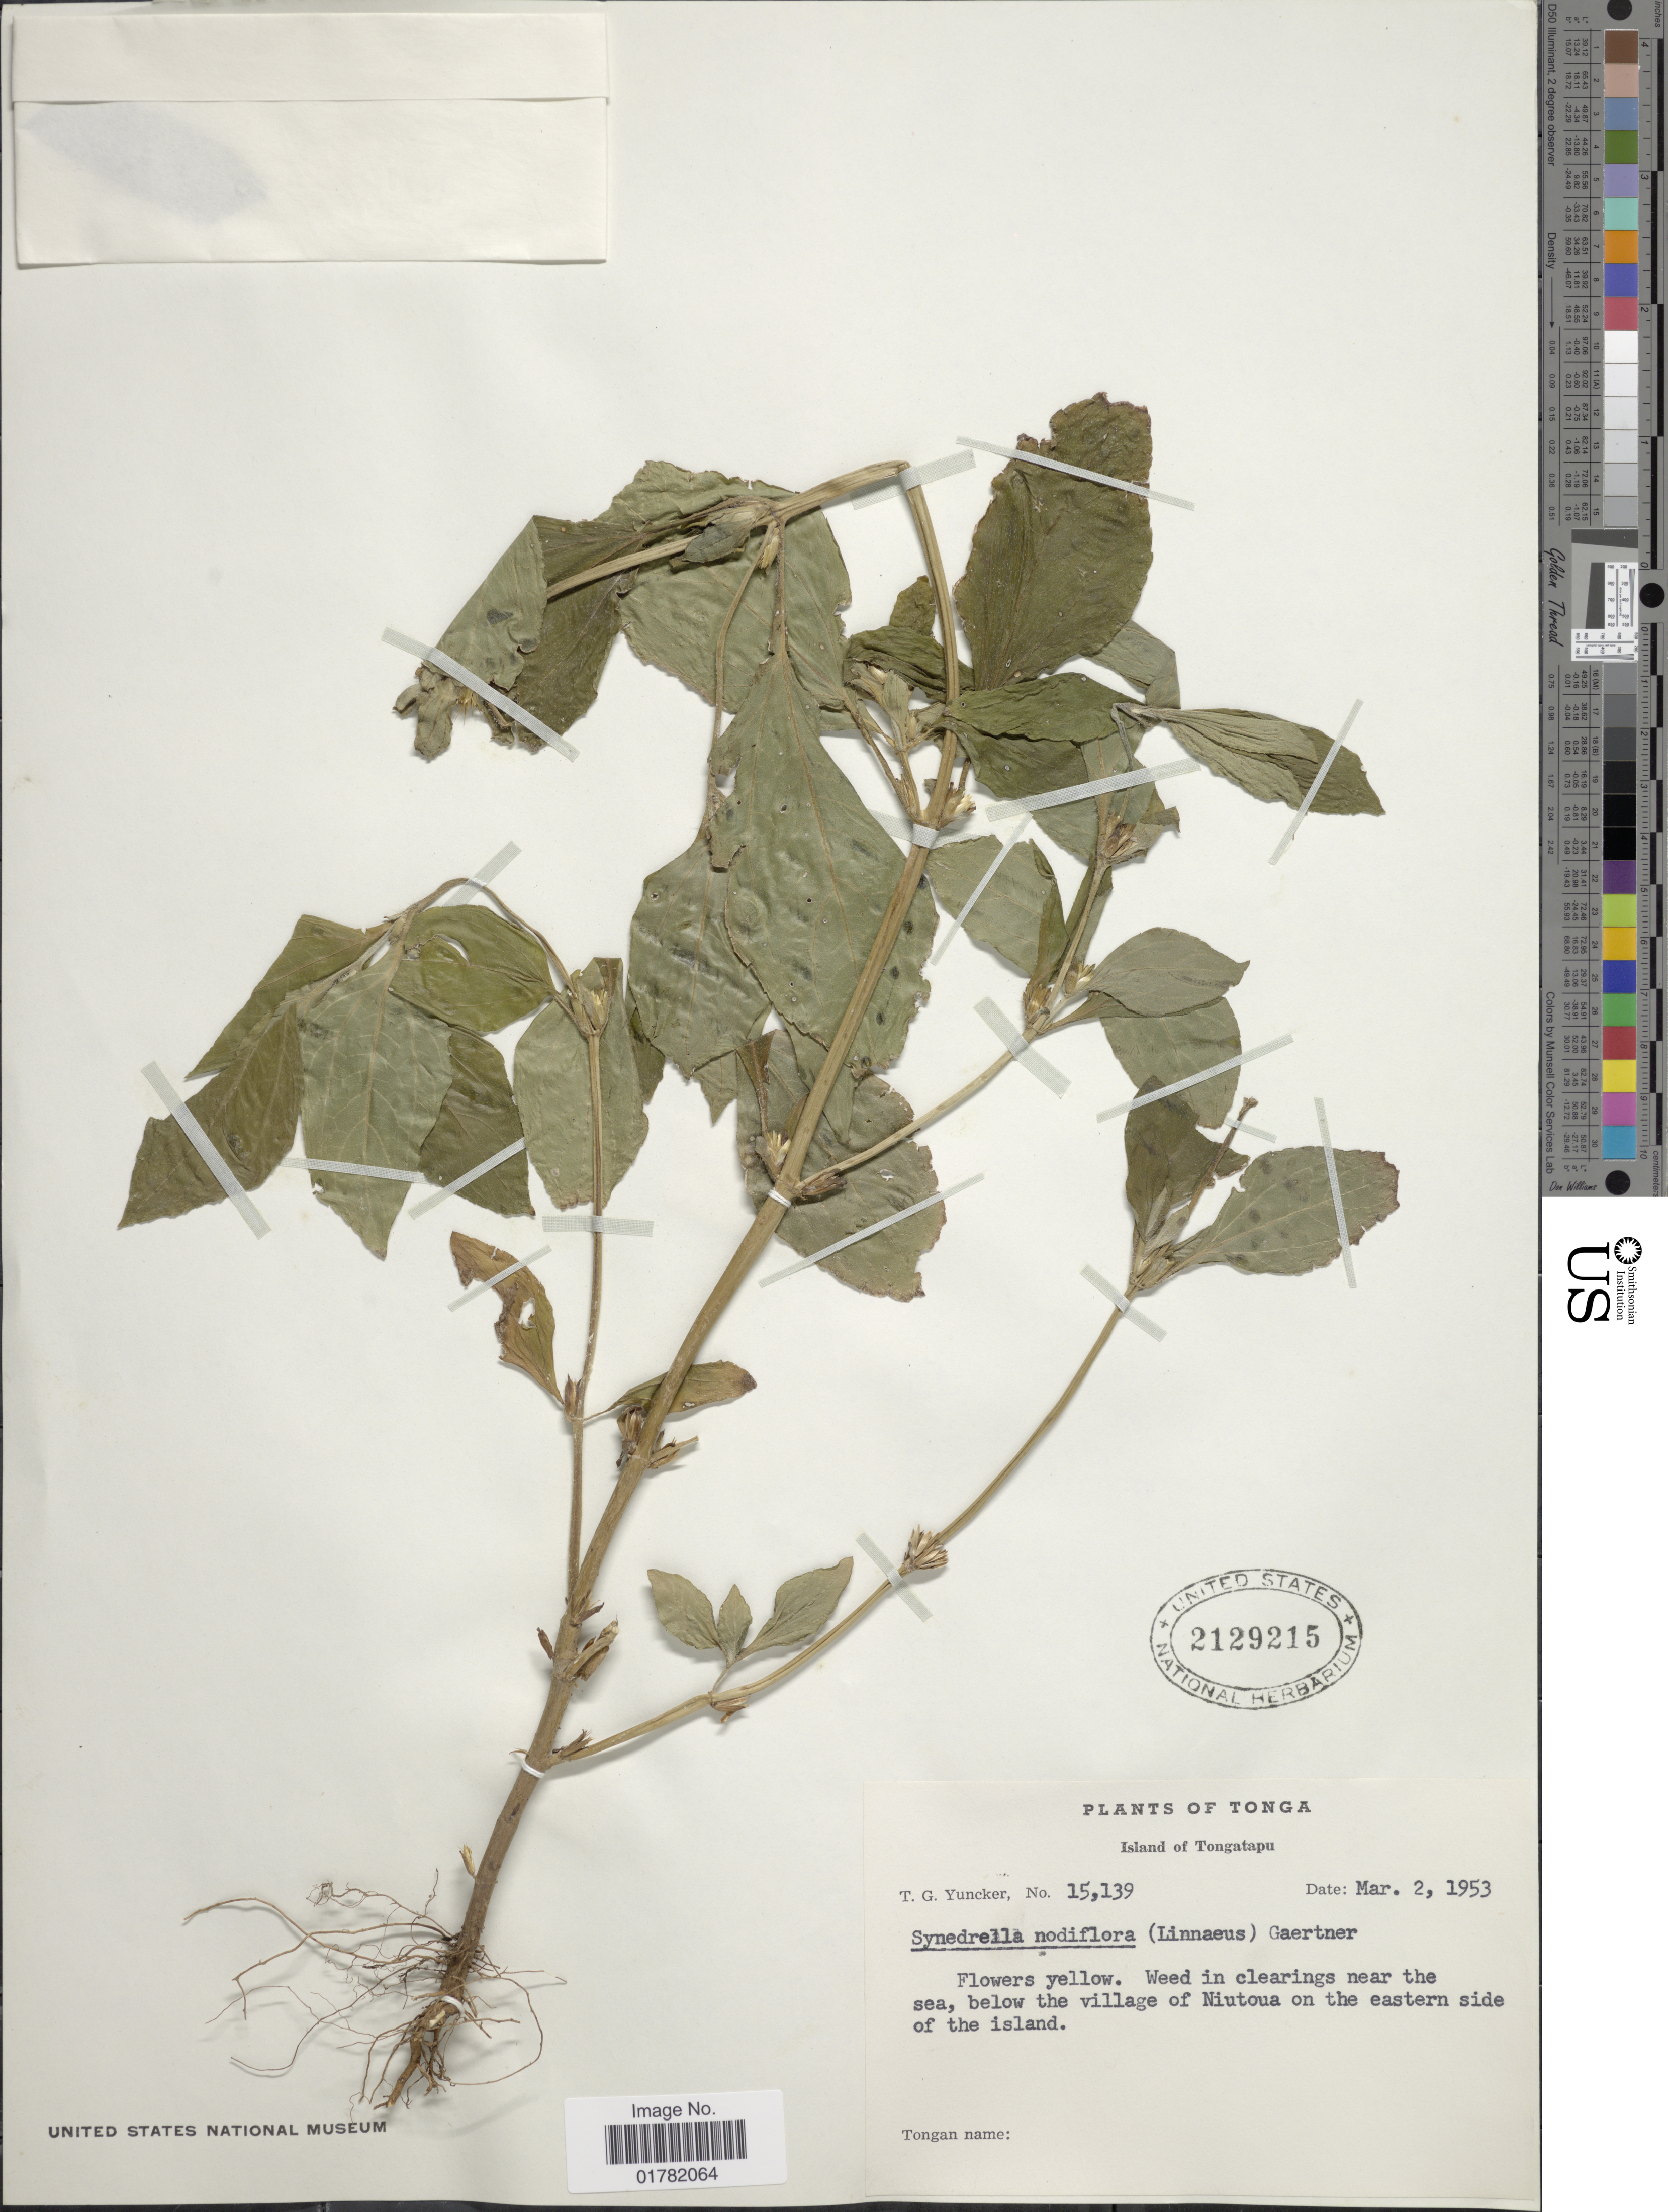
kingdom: Plantae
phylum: Tracheophyta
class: Magnoliopsida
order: Asterales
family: Asteraceae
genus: Synedrella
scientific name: Synedrella nodiflora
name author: (L.) Gaertn.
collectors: T. G. Yuncker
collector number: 15139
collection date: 1953-03-02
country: Tonga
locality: Island of Tongatapu. Weed in clearings near the sea, below the village of Niutoua on the eastern side of the island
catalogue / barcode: US 2129215